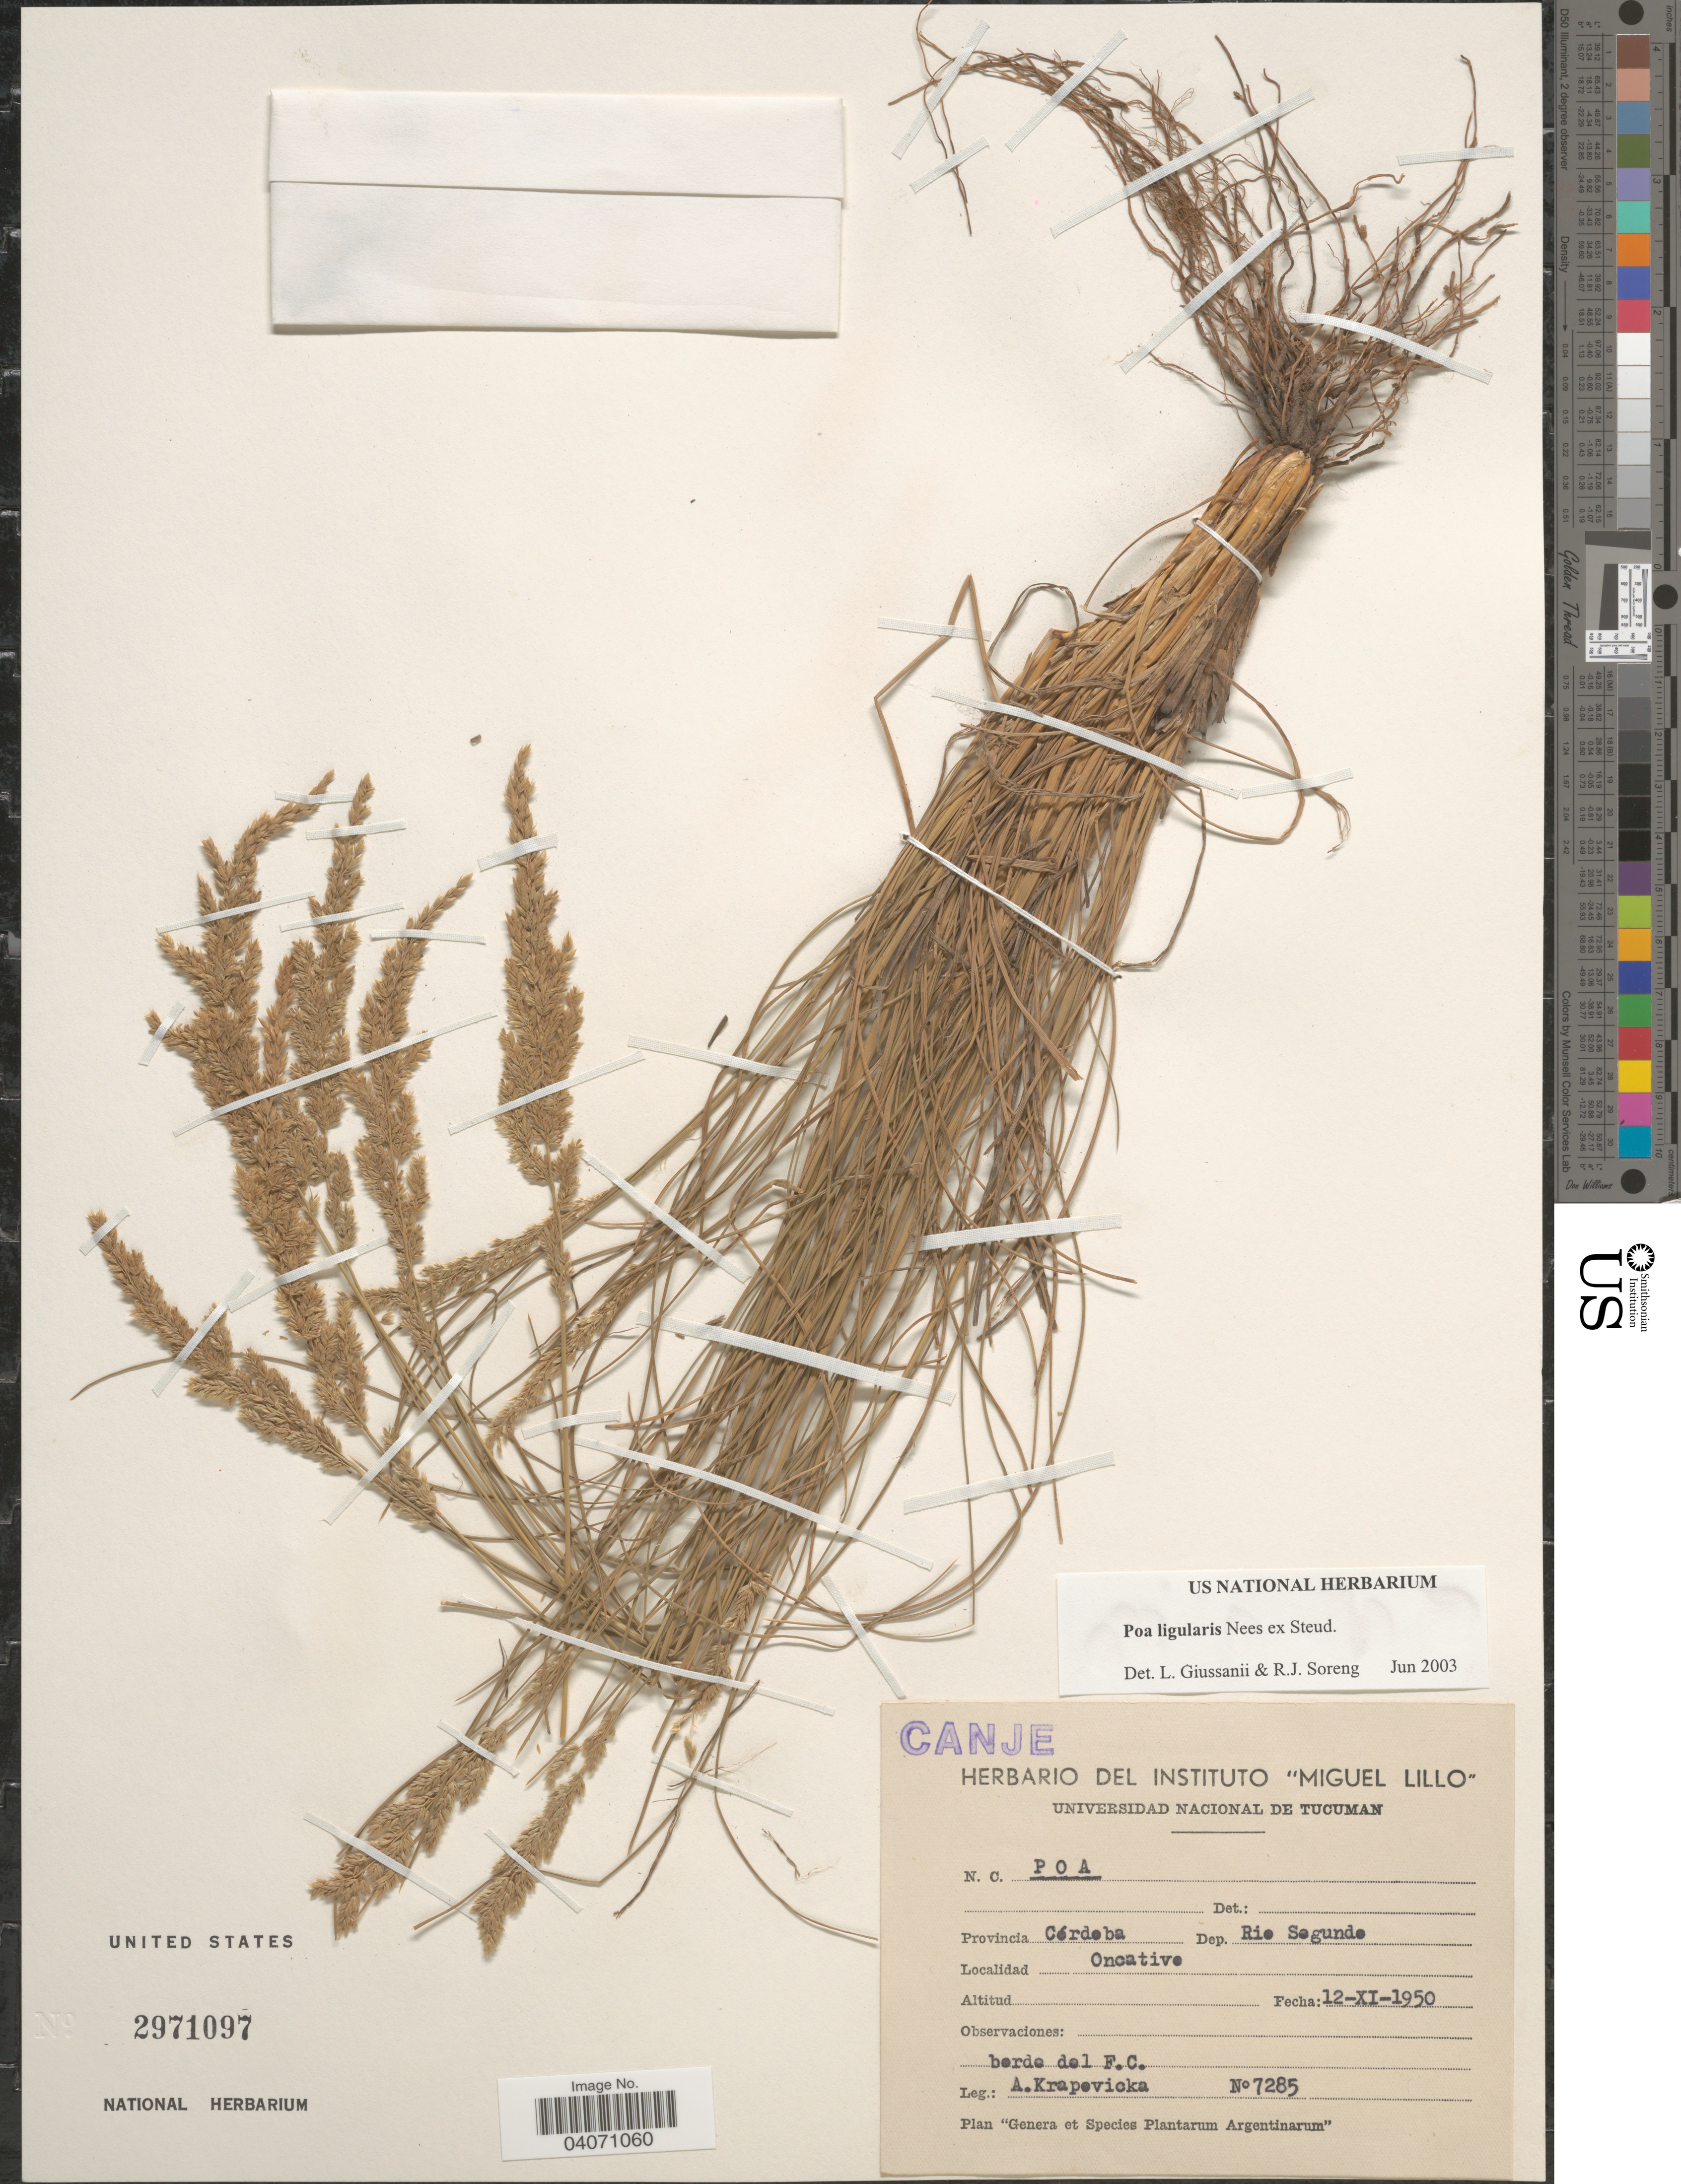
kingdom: Plantae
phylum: Tracheophyta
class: Liliopsida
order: Poales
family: Poaceae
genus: Poa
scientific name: Poa ligularis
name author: Nees ex Steud.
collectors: A. Krapovickas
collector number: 7285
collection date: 1950-11-12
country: Argentina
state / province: Cordoba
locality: Dep. Rio Segundo. Oncative. Borde del F.C.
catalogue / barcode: US 2971097